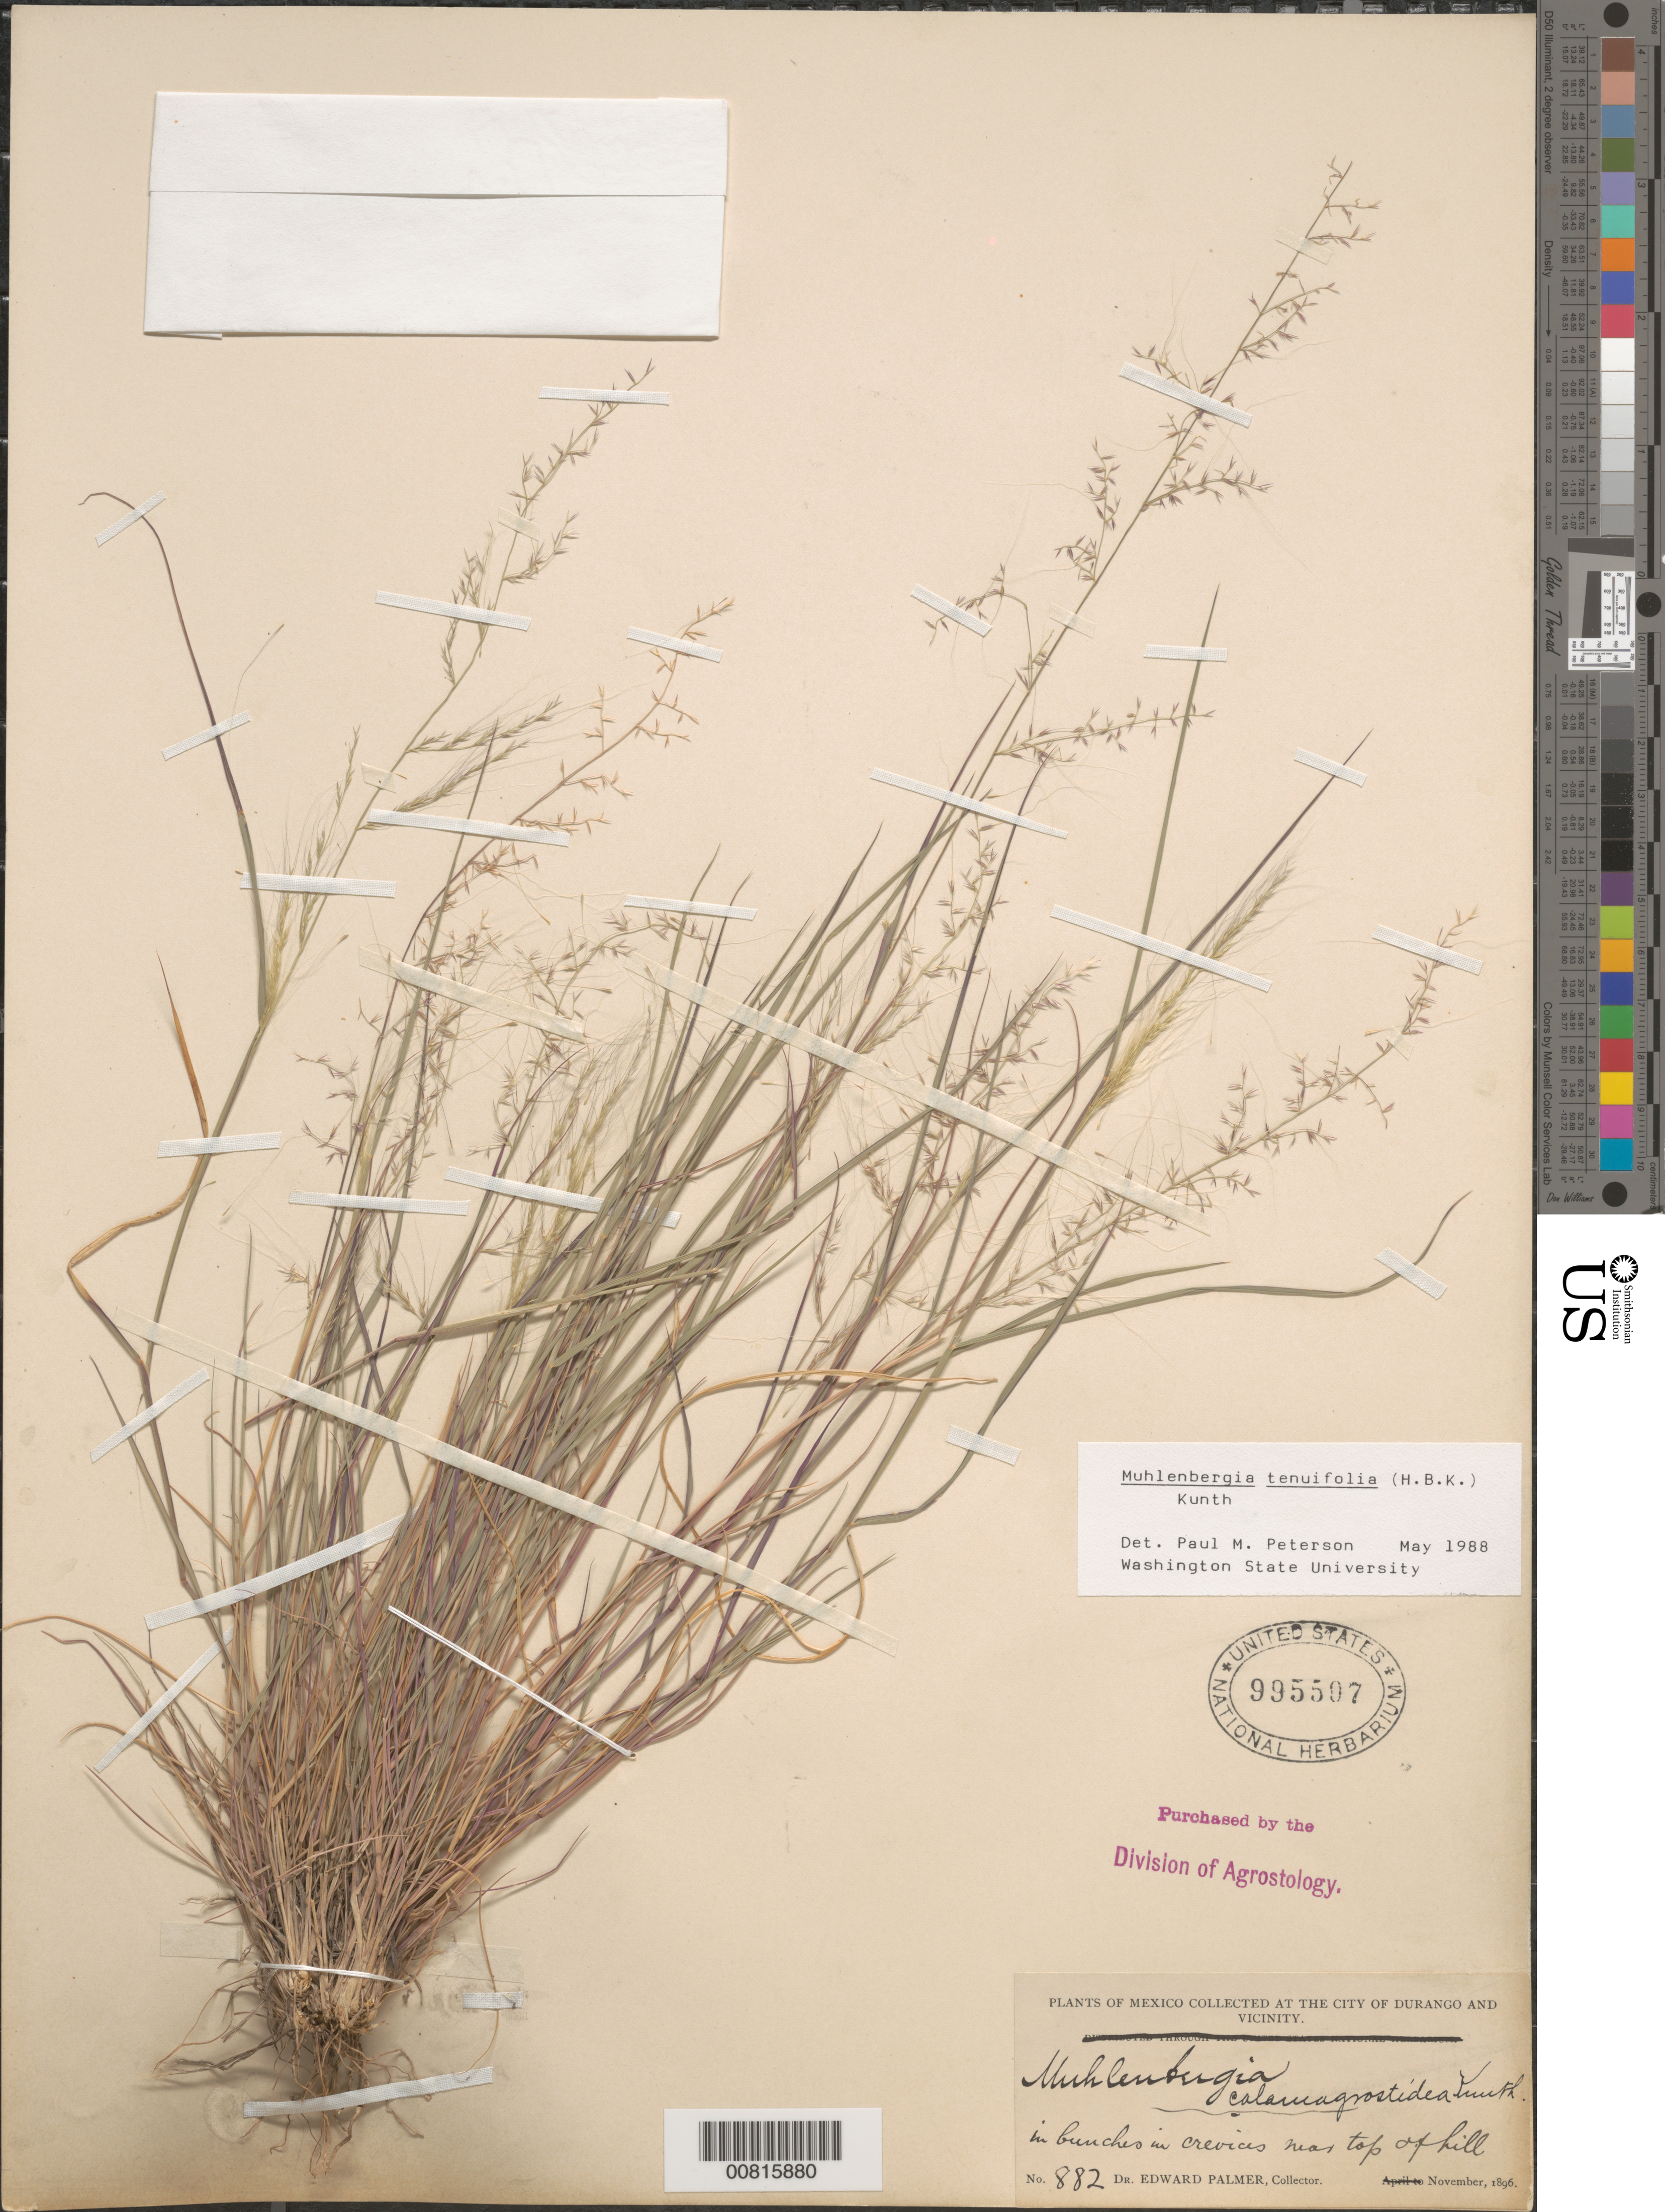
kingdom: Plantae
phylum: Tracheophyta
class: Liliopsida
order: Poales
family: Poaceae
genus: Muhlenbergia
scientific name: Muhlenbergia tenuifolia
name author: (Kunth) Kunth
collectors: E. Palmer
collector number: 882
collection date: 1896-11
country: Mexico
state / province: Durango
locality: The city of Durango and vicinity. In bunches in crevices near top of hill.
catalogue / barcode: US 995507